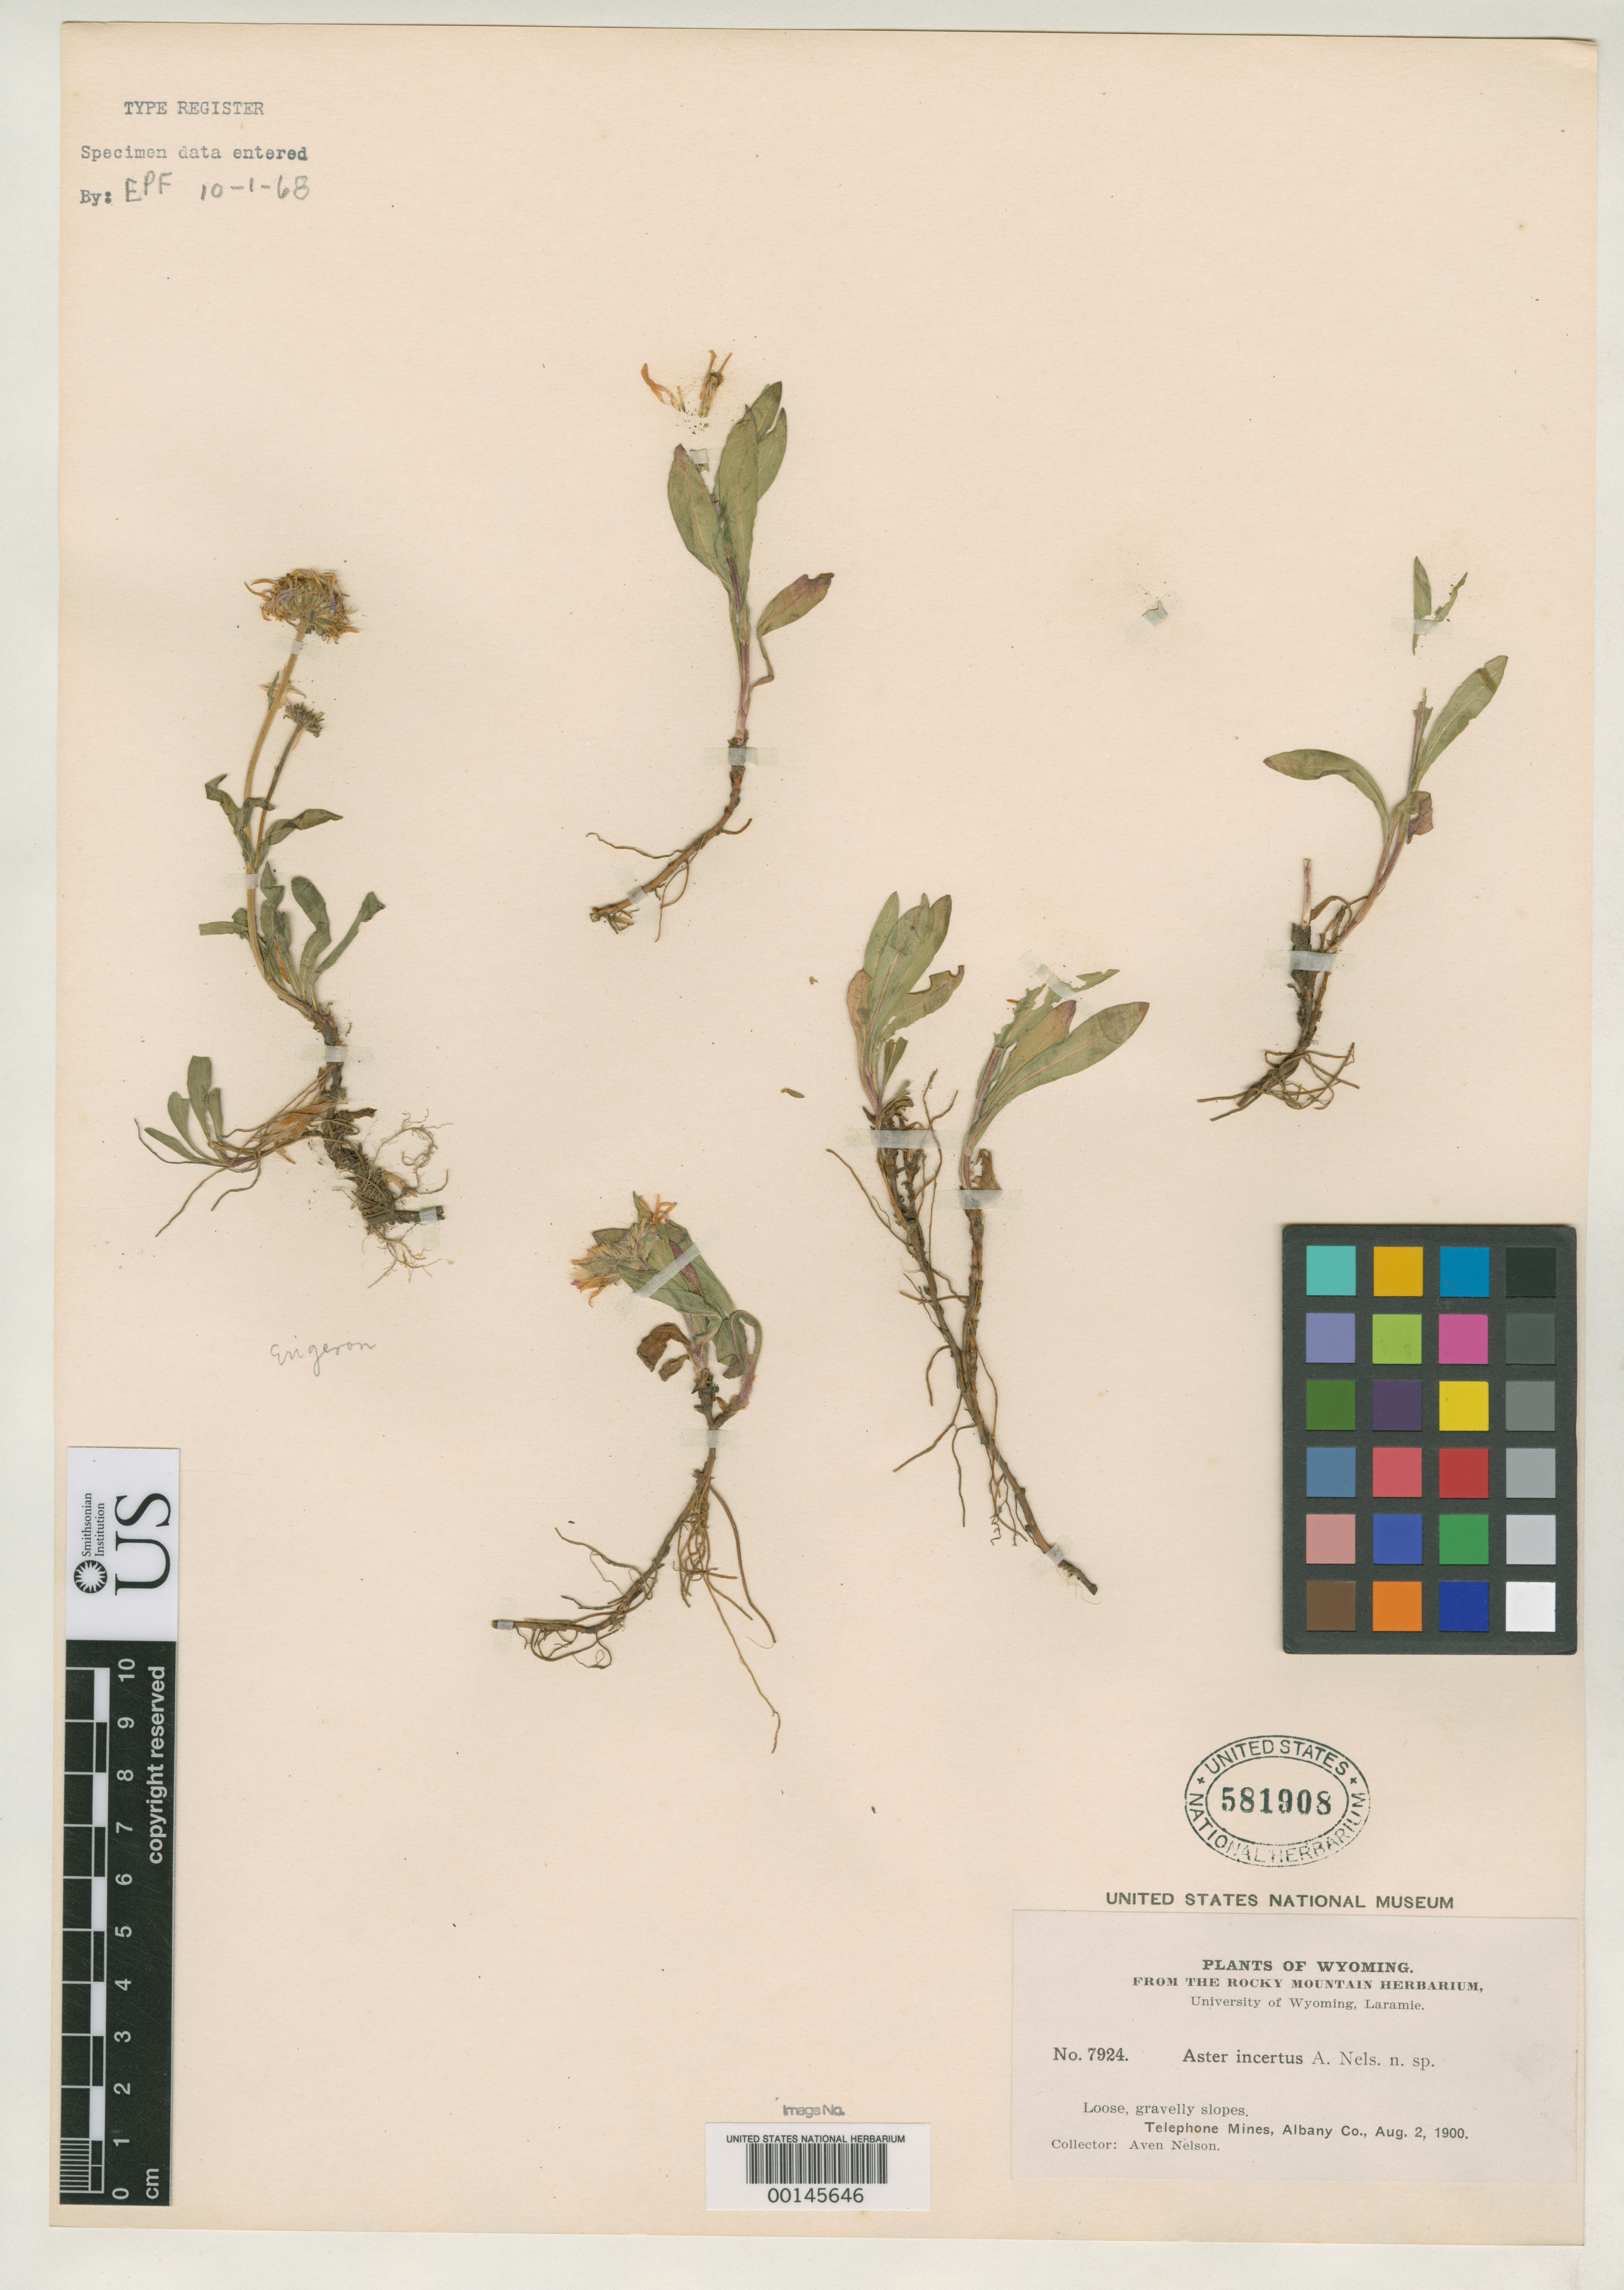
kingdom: Plantae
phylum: Tracheophyta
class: Magnoliopsida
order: Asterales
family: Asteraceae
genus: Aster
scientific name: Aster incertus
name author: A. Nelson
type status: Type Collection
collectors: A. Nelson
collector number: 7924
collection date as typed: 02 Aug 1900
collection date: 1900-08-02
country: United States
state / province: Wyoming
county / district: Albany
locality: Laramie.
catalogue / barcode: US 581908